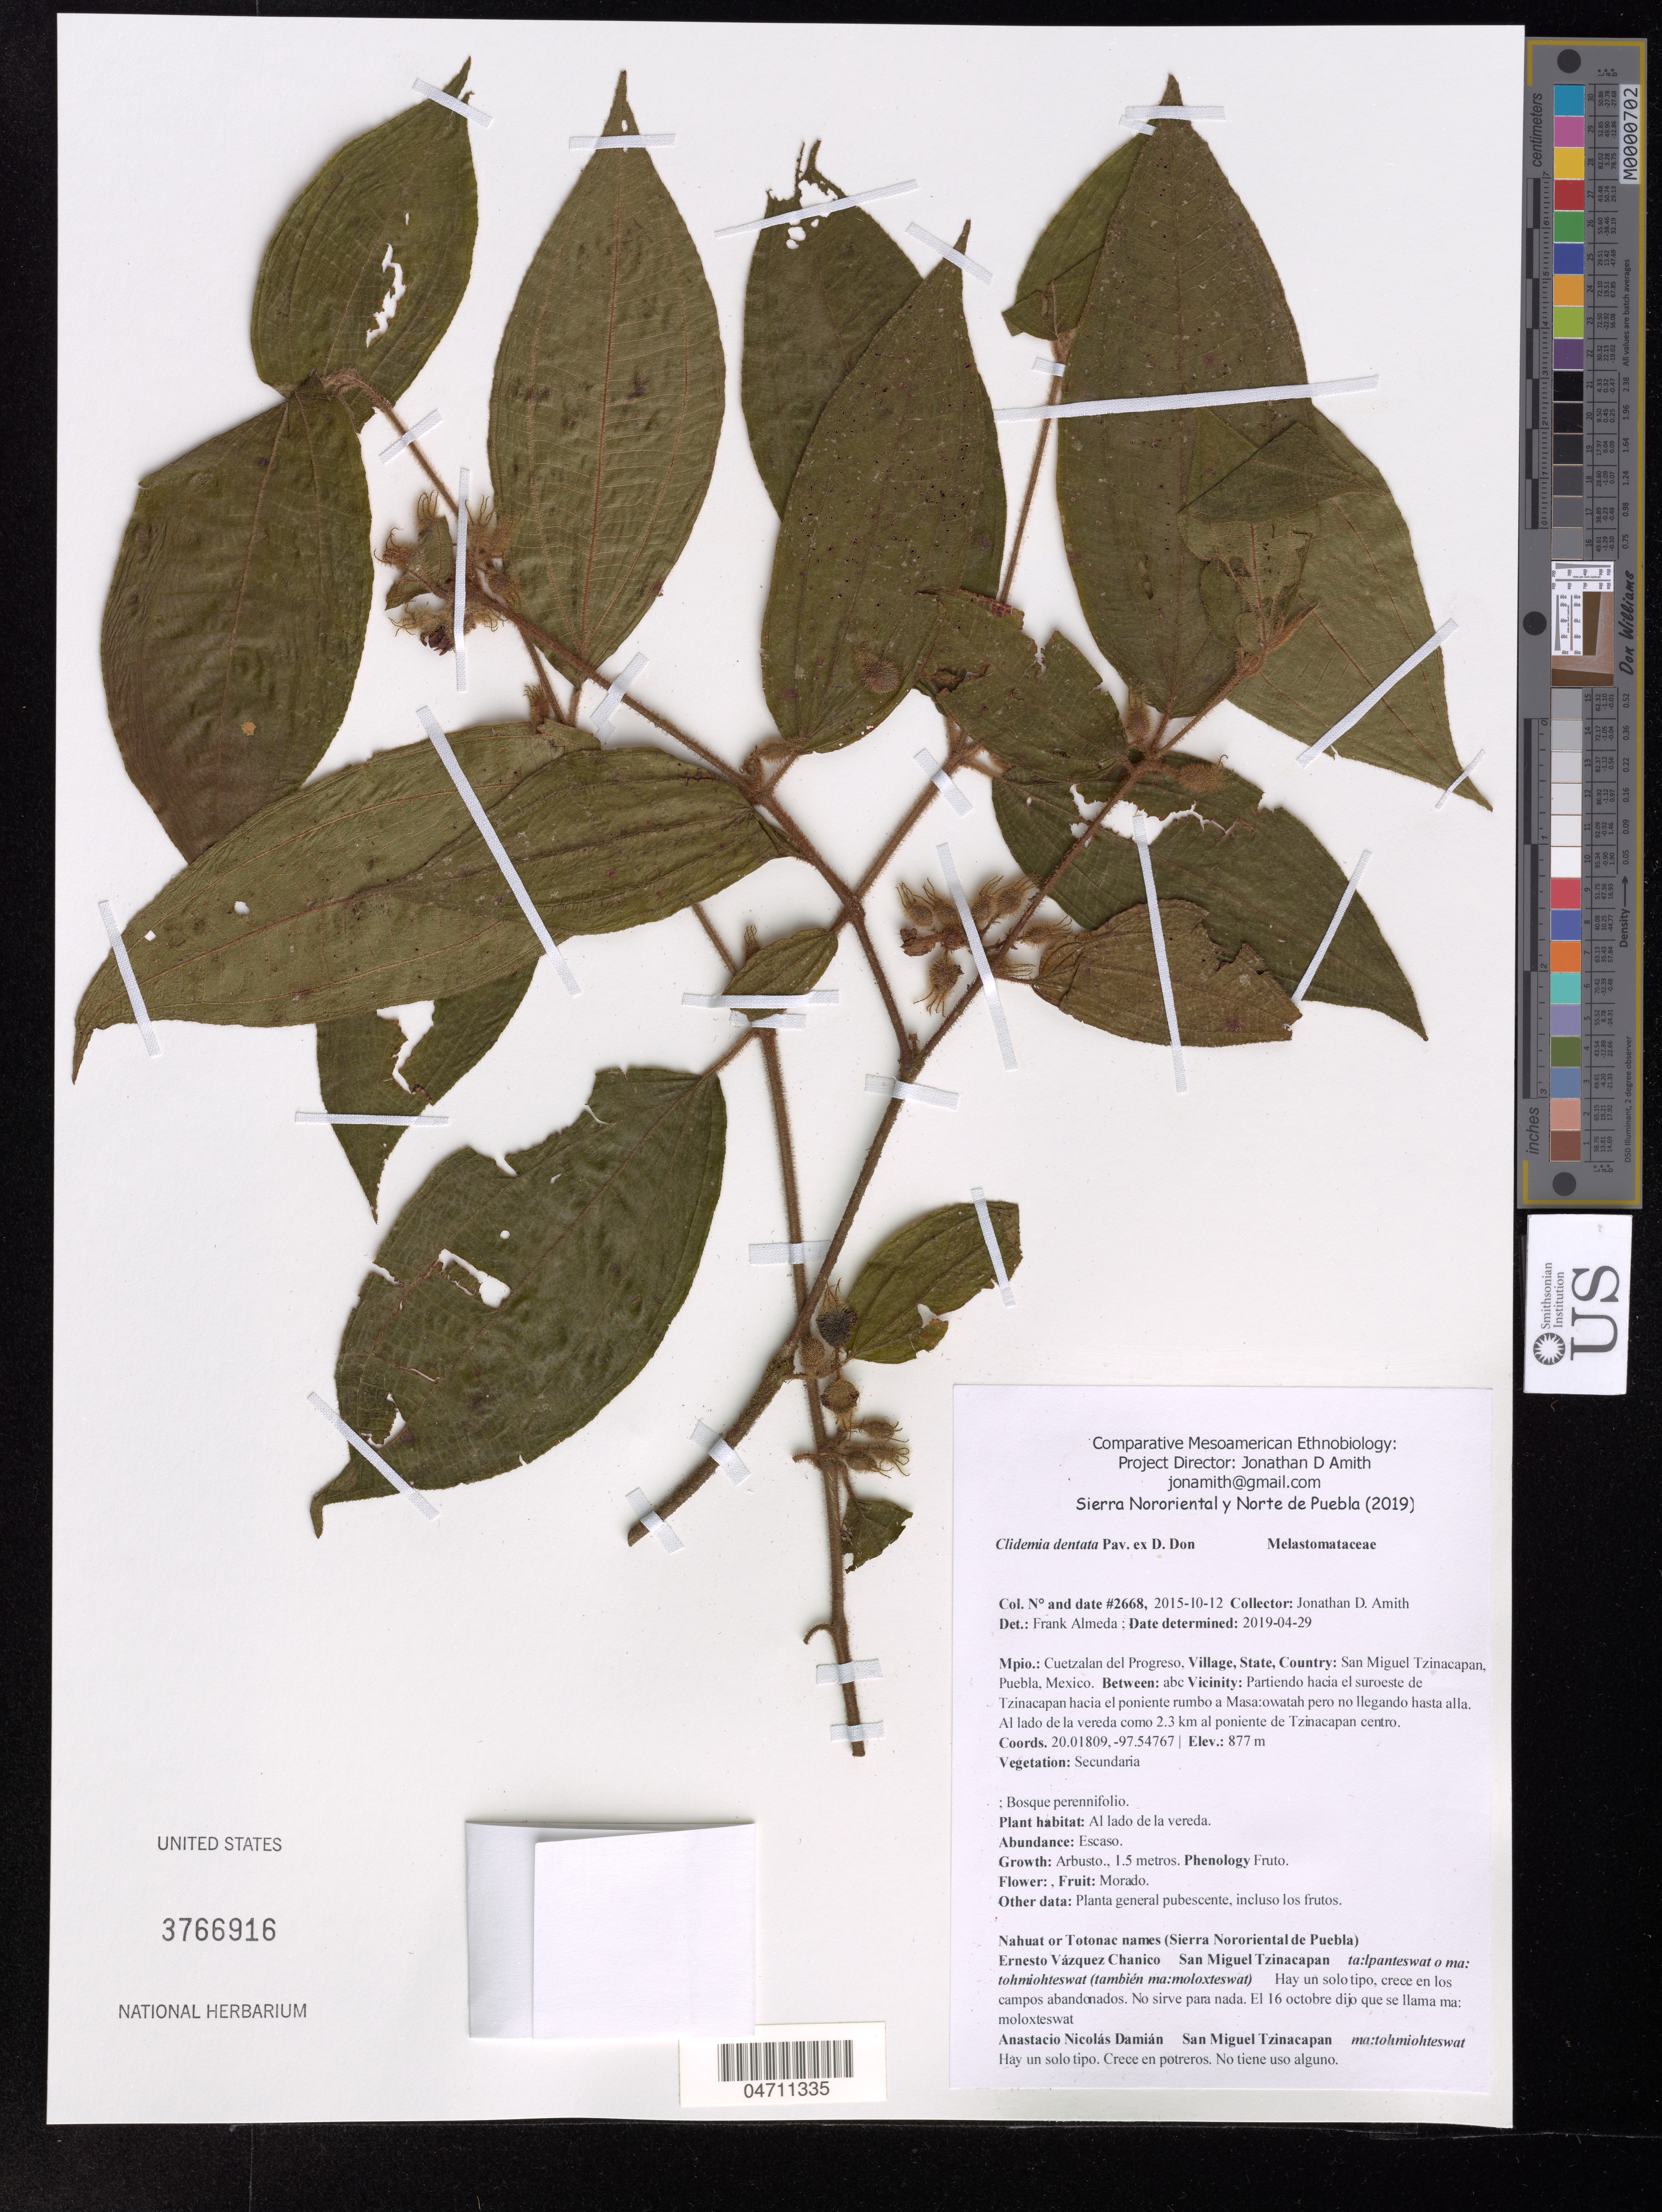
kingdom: Plantae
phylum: Tracheophyta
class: Magnoliopsida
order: Myrtales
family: Melastomataceae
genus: Clidemia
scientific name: Clidemia dentata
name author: D. Don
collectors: J. D. Amith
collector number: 2668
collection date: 2015-12-10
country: Mexico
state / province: Puebla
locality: Cuetzalan del Progreso, Puebla.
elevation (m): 877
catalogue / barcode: US 3766916